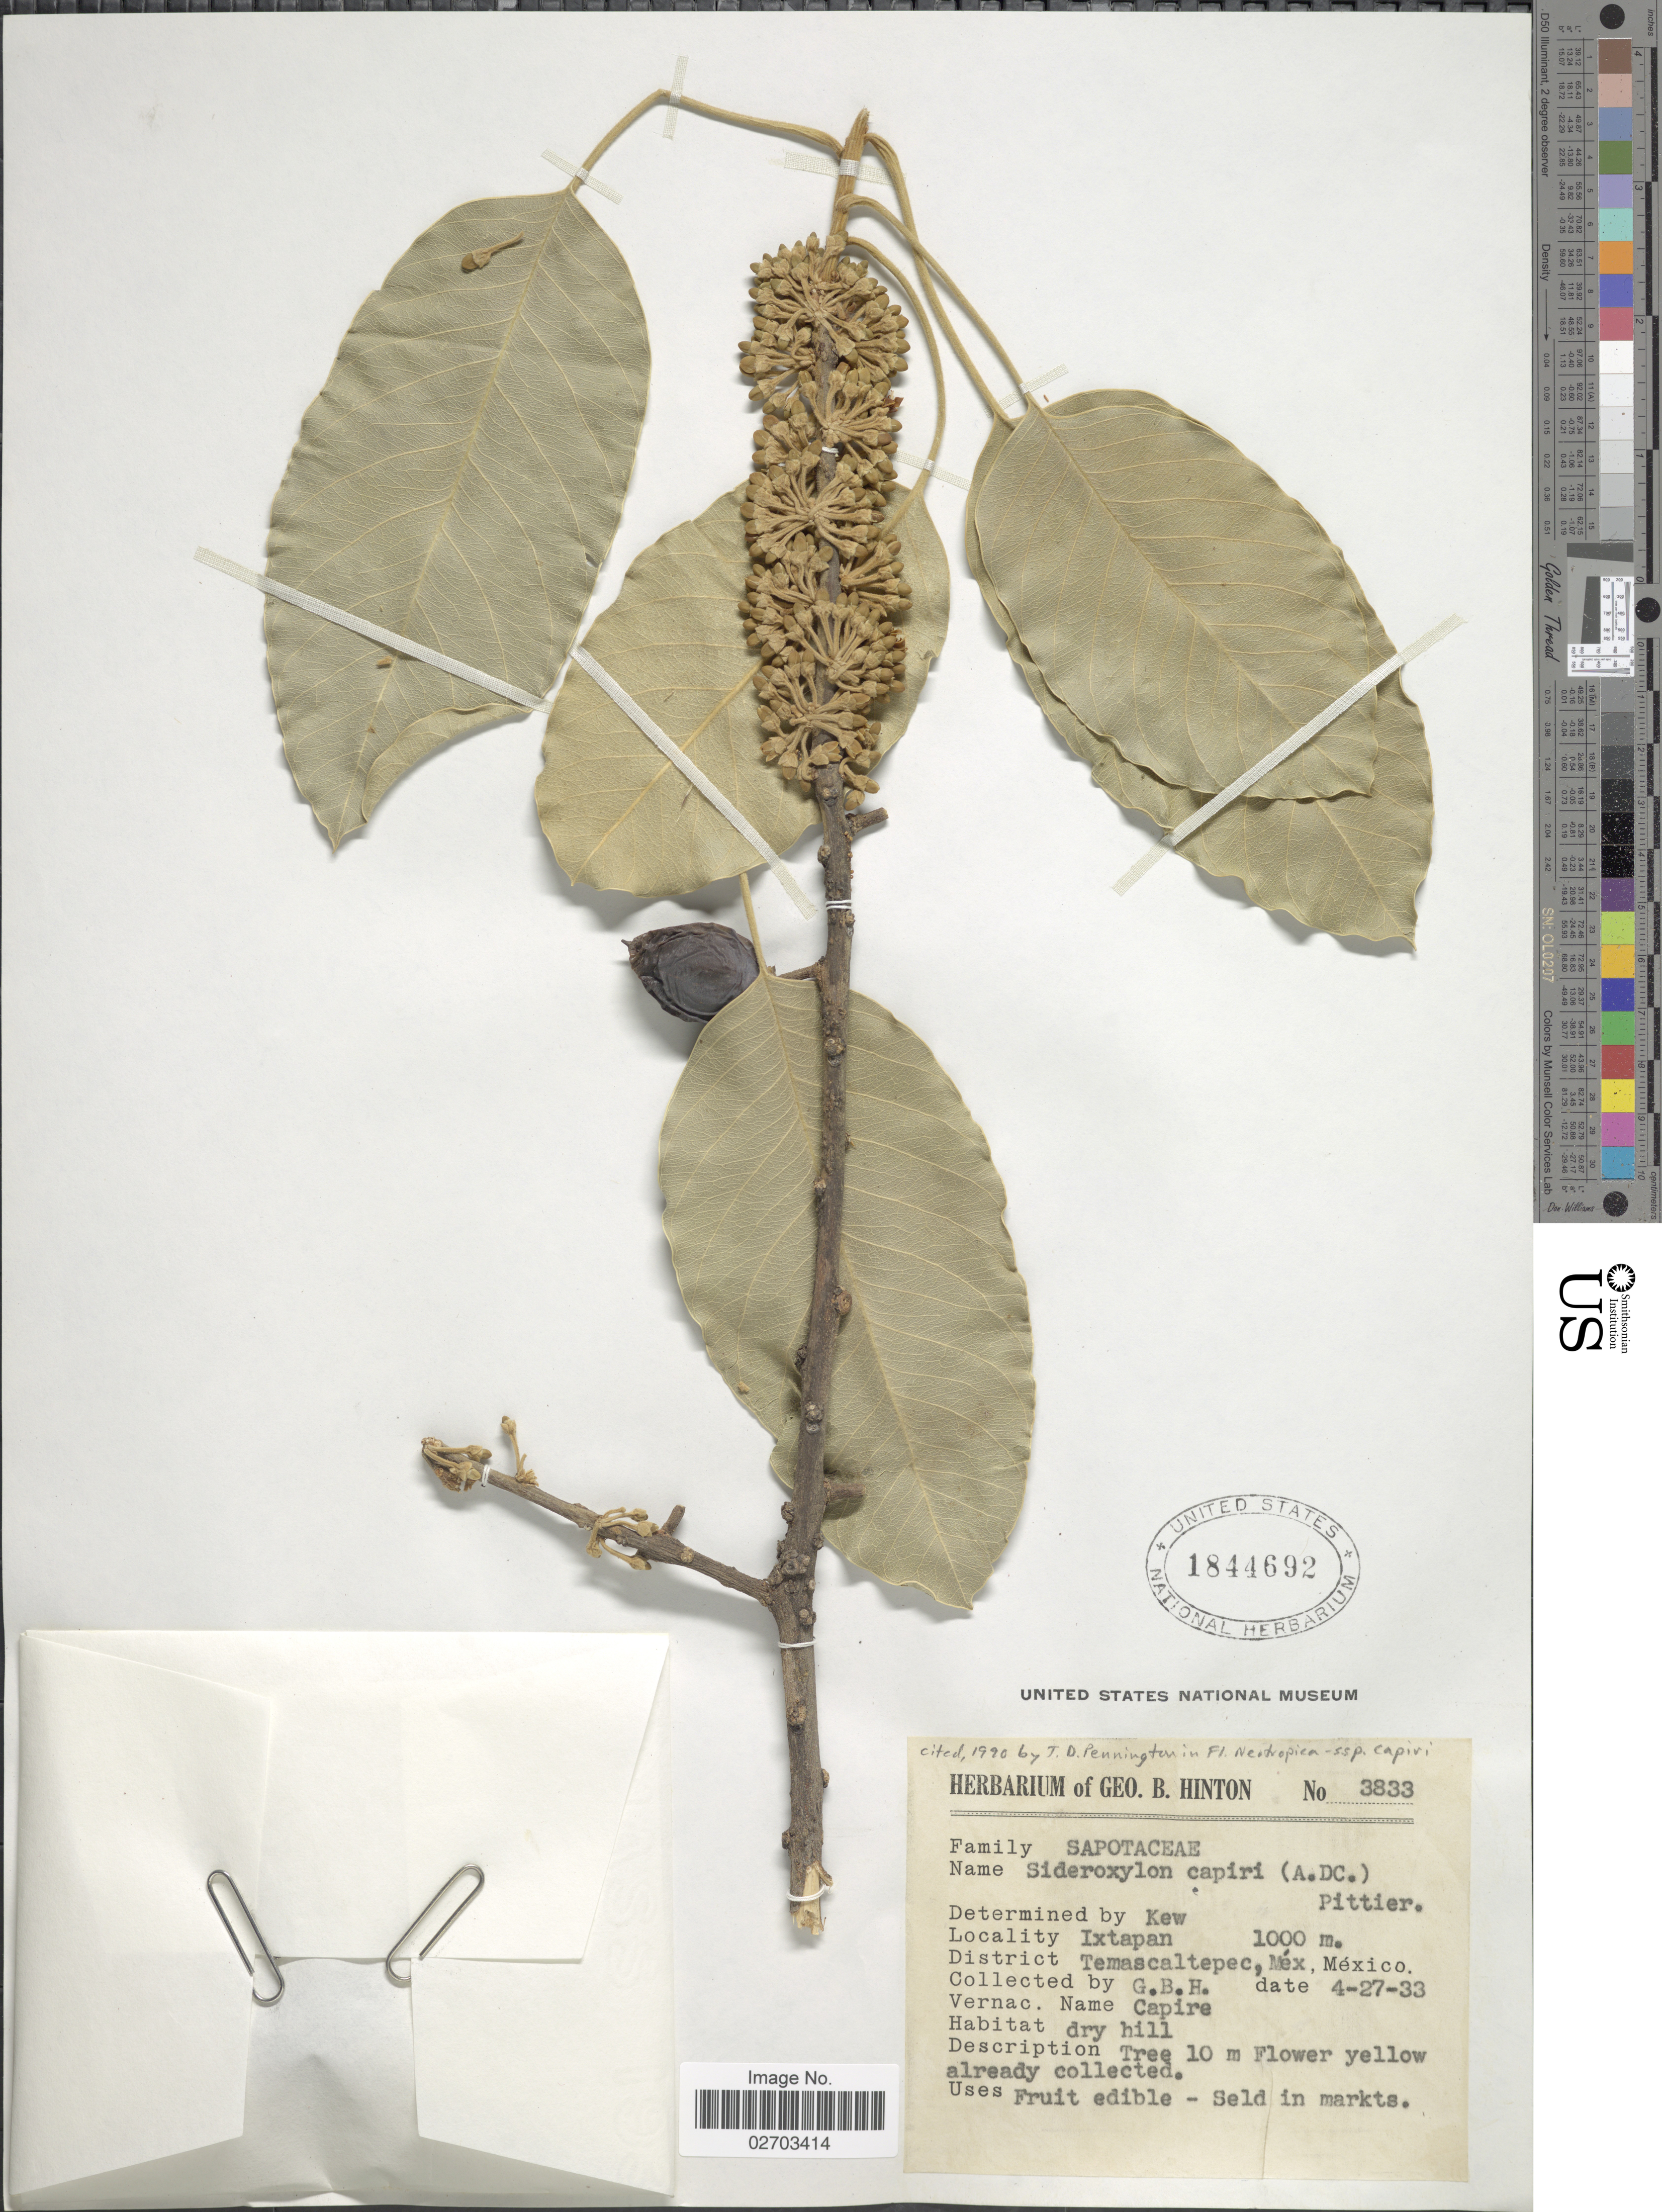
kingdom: Plantae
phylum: Tracheophyta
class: Magnoliopsida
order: Ericales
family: Sapotaceae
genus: Sideroxylon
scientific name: Sideroxylon capiri subsp. capiri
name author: (A. DC.) Pittier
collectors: G. B. Hinton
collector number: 3833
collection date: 1933-04-27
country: Mexico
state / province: México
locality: Ixtapan, District Temascaltepec, Mex.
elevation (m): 1000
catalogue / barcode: US 1844692